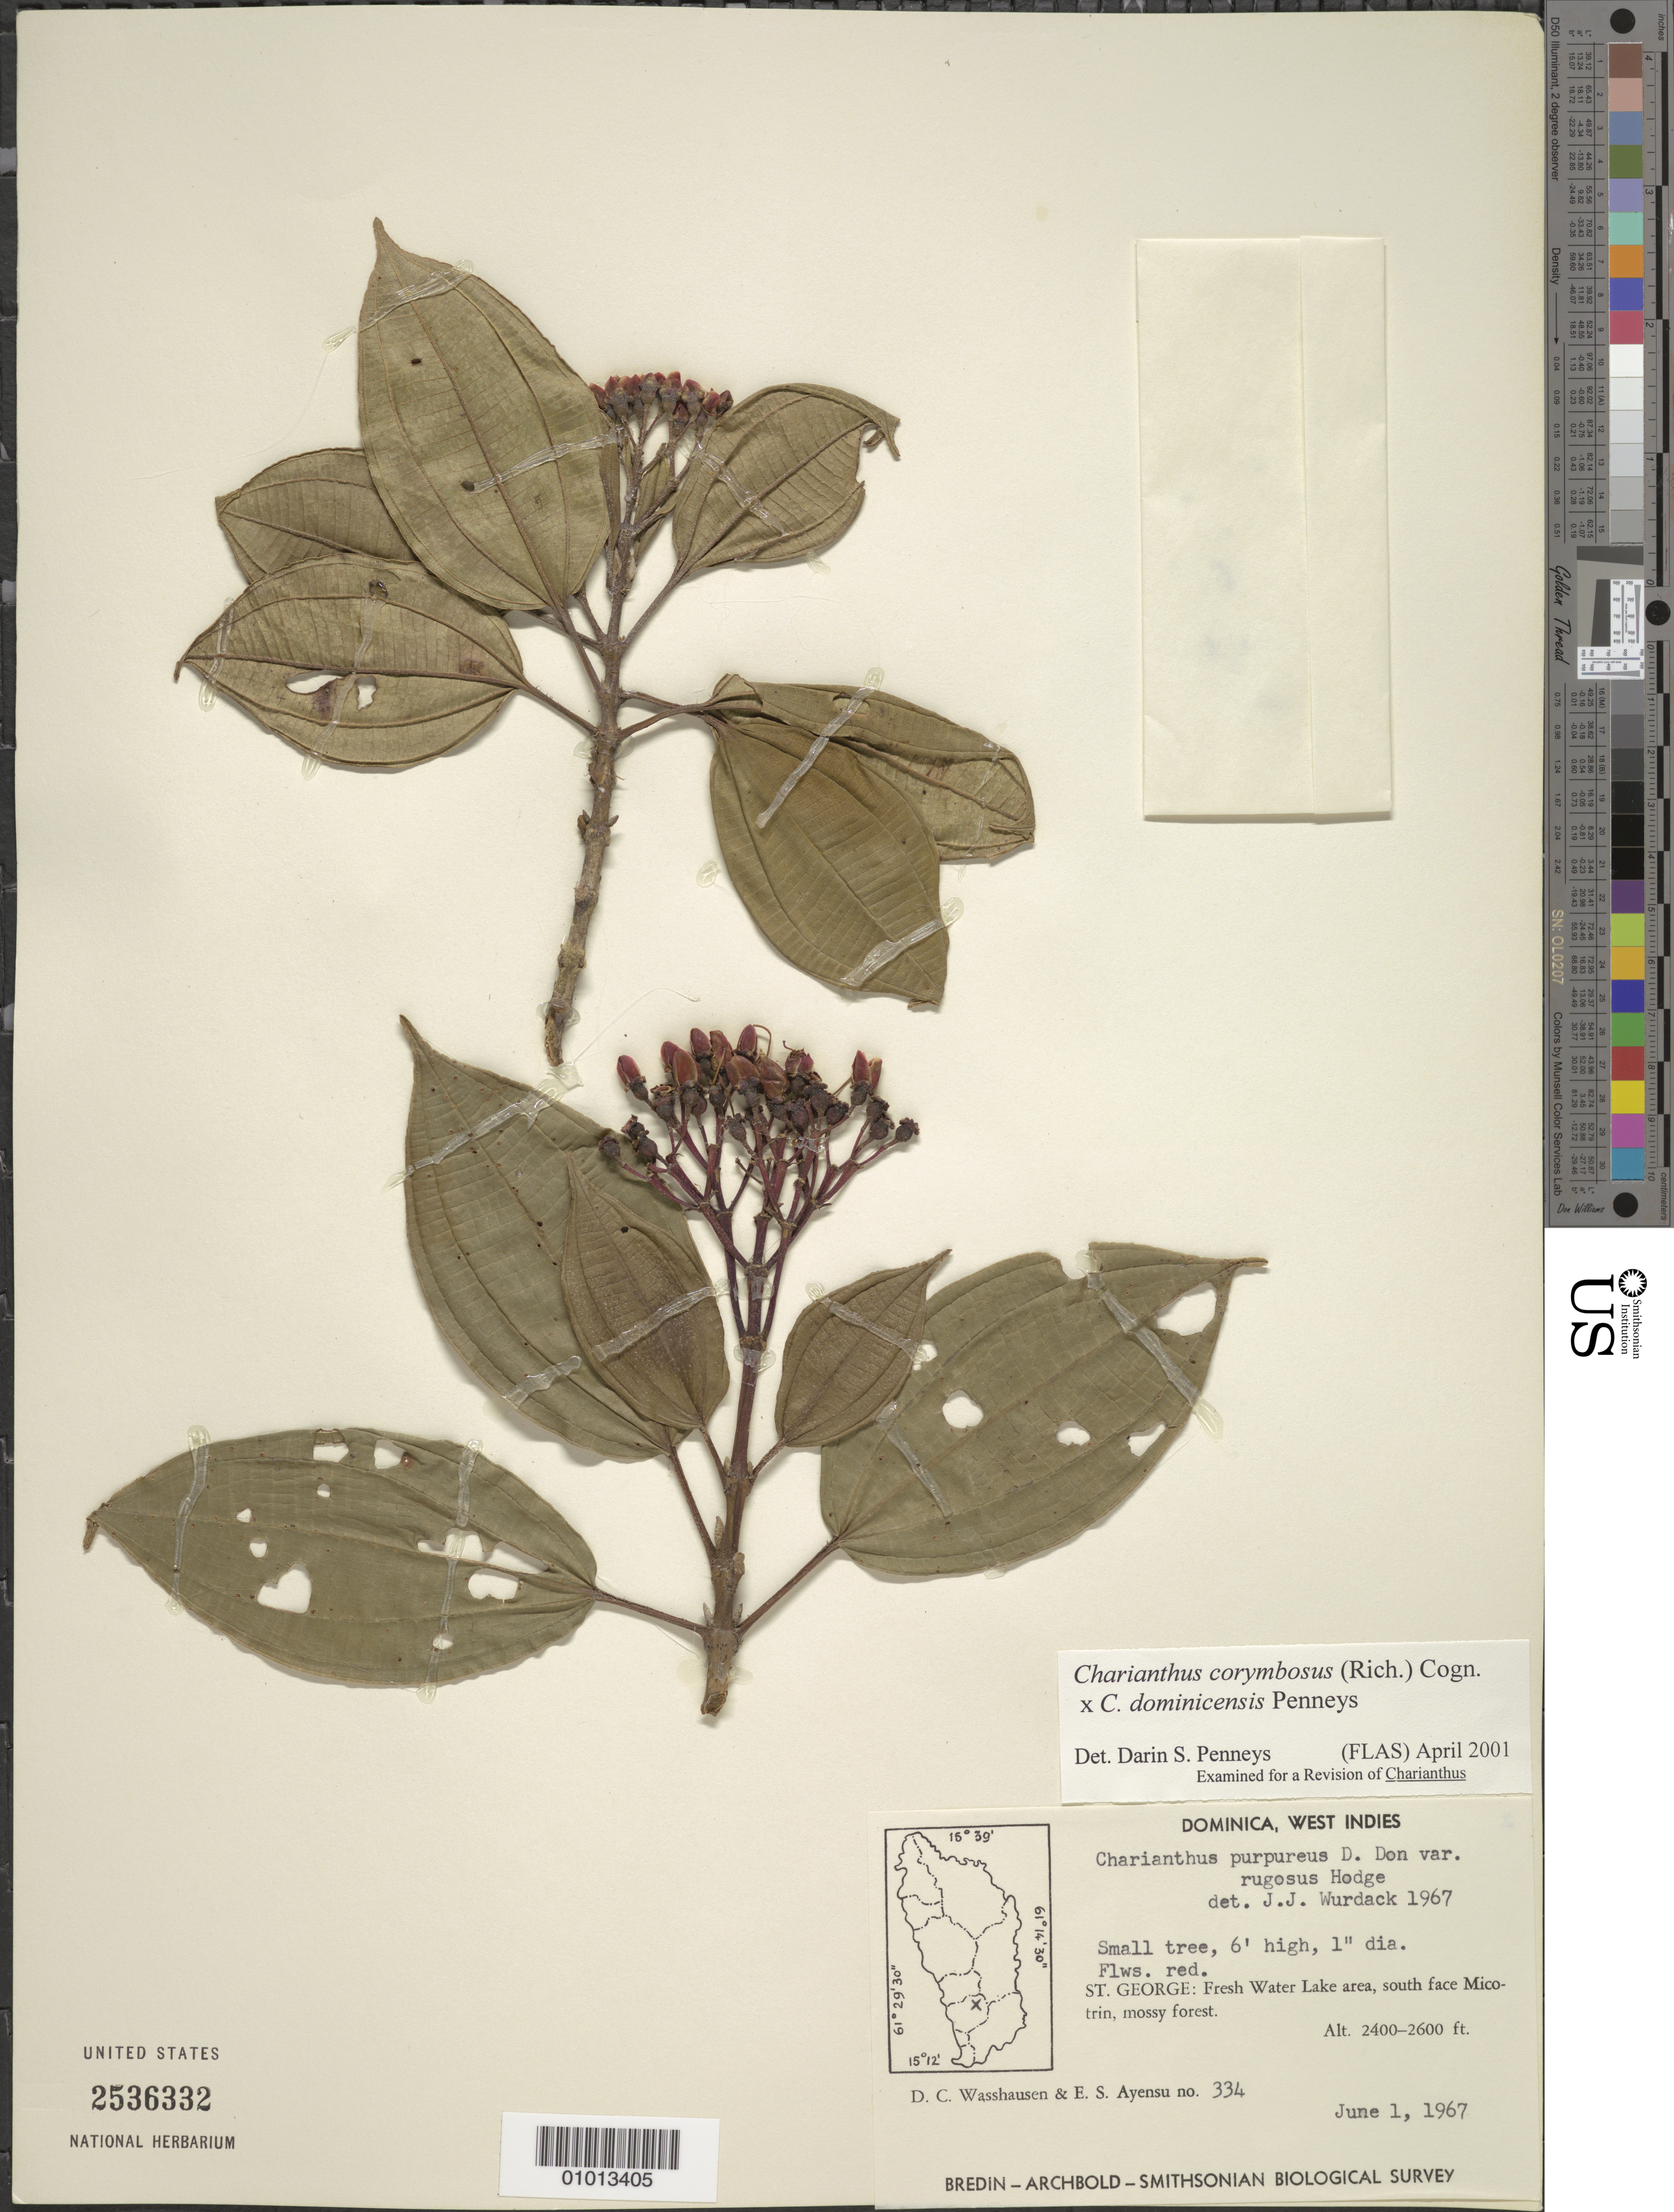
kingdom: Plantae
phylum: Tracheophyta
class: Magnoliopsida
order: Myrtales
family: Melastomataceae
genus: Charianthus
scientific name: Charianthus corymbosus var. longifolius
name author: (Cogn.) Hodge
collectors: D. C. Wasshausen & E. S. Ayensu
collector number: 334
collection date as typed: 01 Jun 1967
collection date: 1967-06-01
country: Dominica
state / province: St. George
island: Dominica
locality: Fresh Water Lake area, south face Micotrin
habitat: Mossy forest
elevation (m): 732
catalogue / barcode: US 2536332